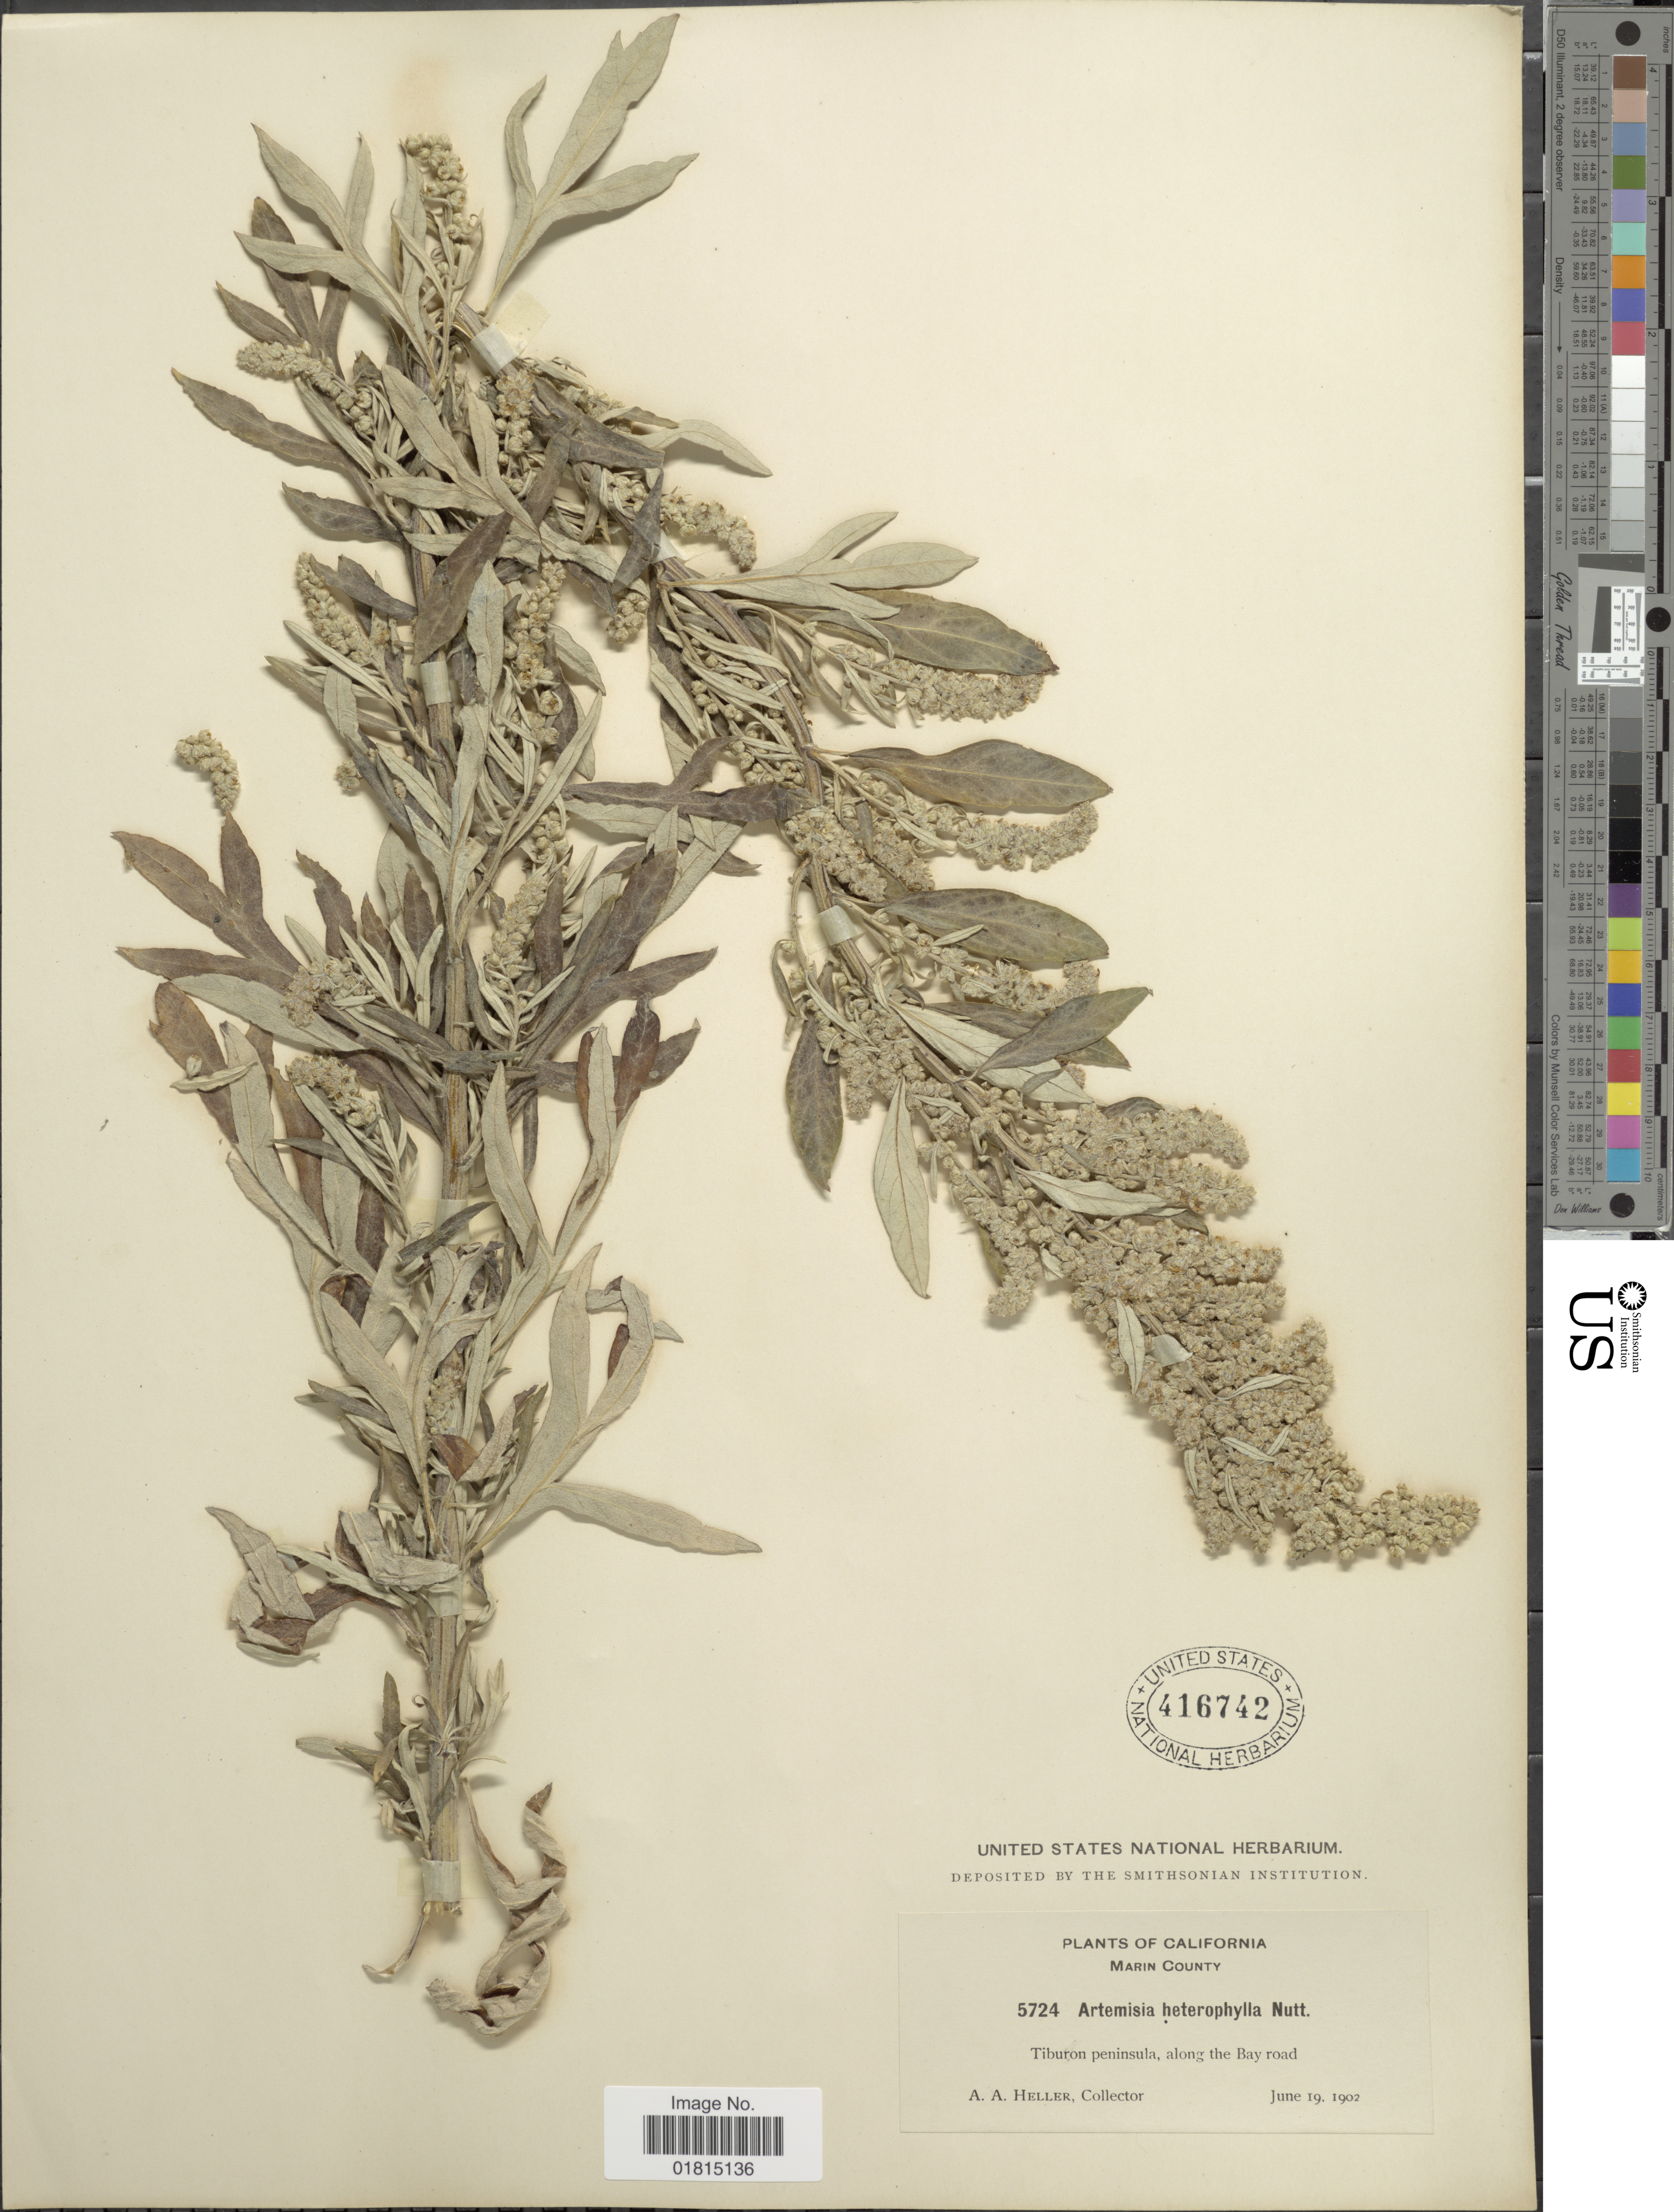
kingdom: Plantae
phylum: Tracheophyta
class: Magnoliopsida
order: Asterales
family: Asteraceae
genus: Artemisia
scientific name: Artemisia douglasiana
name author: Besser ex Hook.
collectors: A. A. Heller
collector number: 5724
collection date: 1902-06-19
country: United States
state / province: California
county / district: Marin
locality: Marin County. Tiburon peninsula, along the Bay road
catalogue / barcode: US 416742